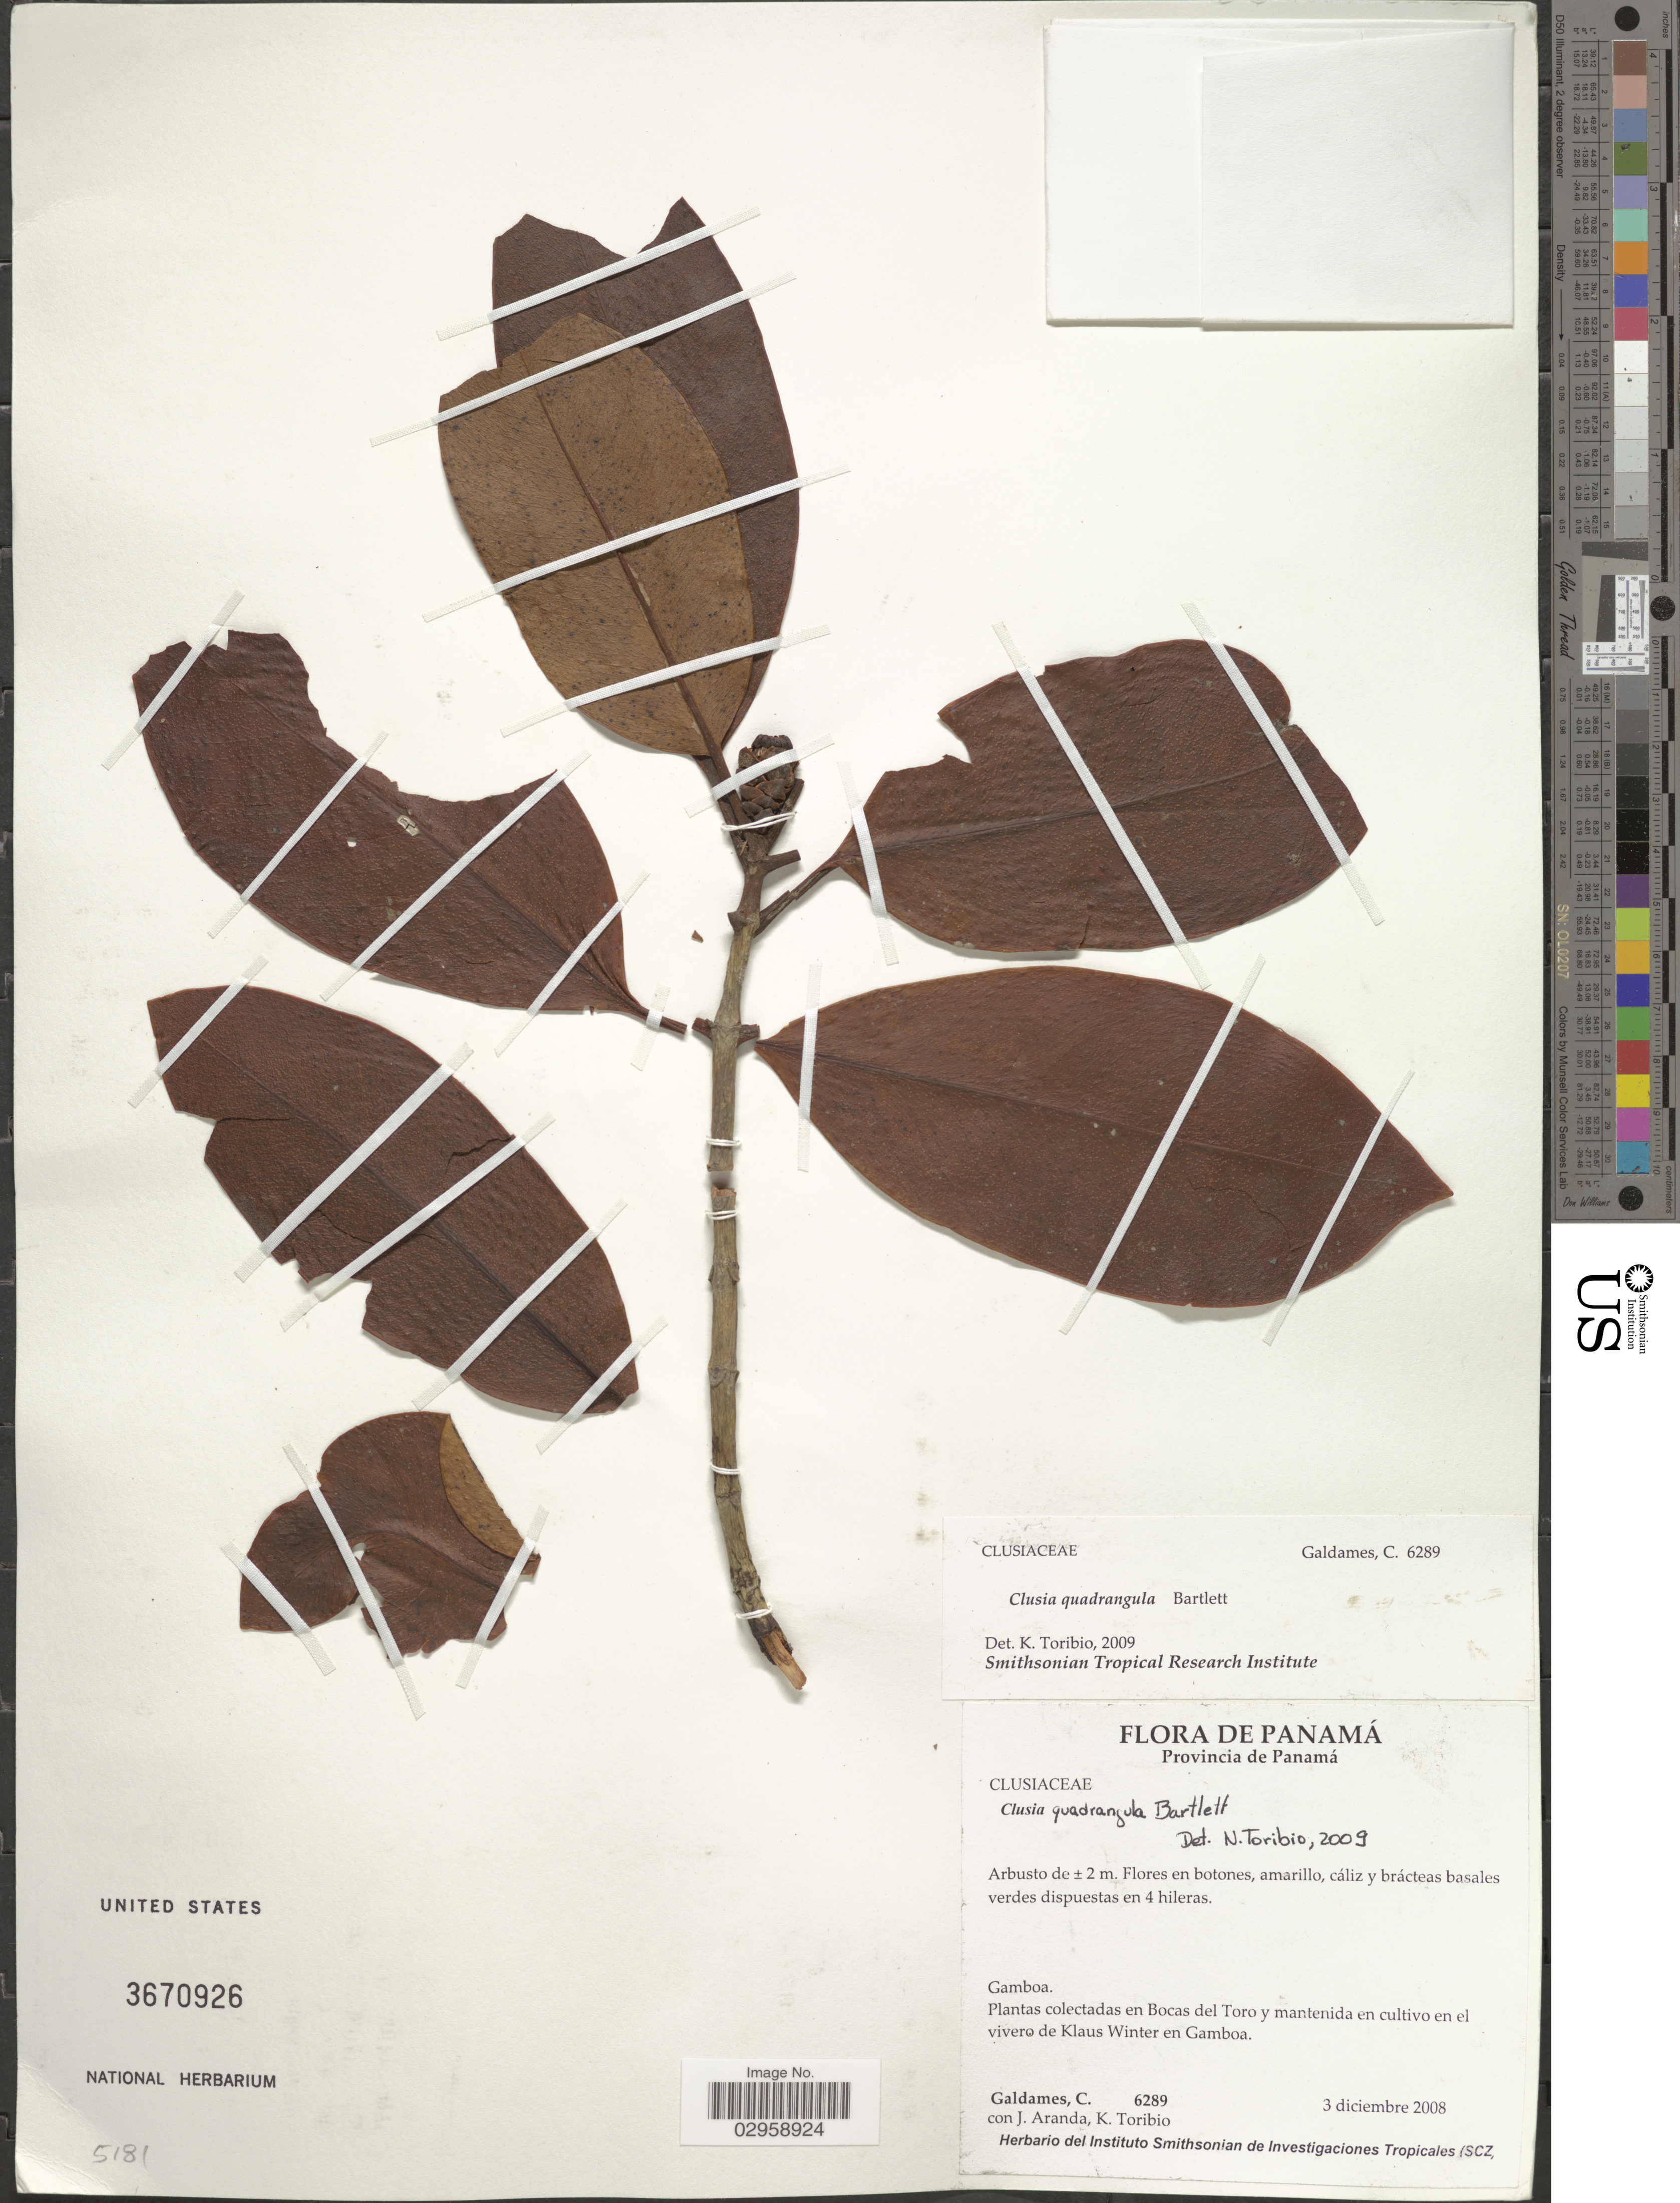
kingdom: Plantae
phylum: Tracheophyta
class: Magnoliopsida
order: Malpighiales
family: Clusiaceae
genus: Clusia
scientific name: Clusia quadrangula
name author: Bartlett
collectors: C. Galdames, J. Aranda & K. Toribio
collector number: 6289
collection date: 2008-12-03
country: Panama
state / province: Colón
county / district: Canal Zone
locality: Gamboa, en Bocas del Toro y mantenida en cultivo en el vivero de Klaus Winter en Gamboa.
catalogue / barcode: US 3670926